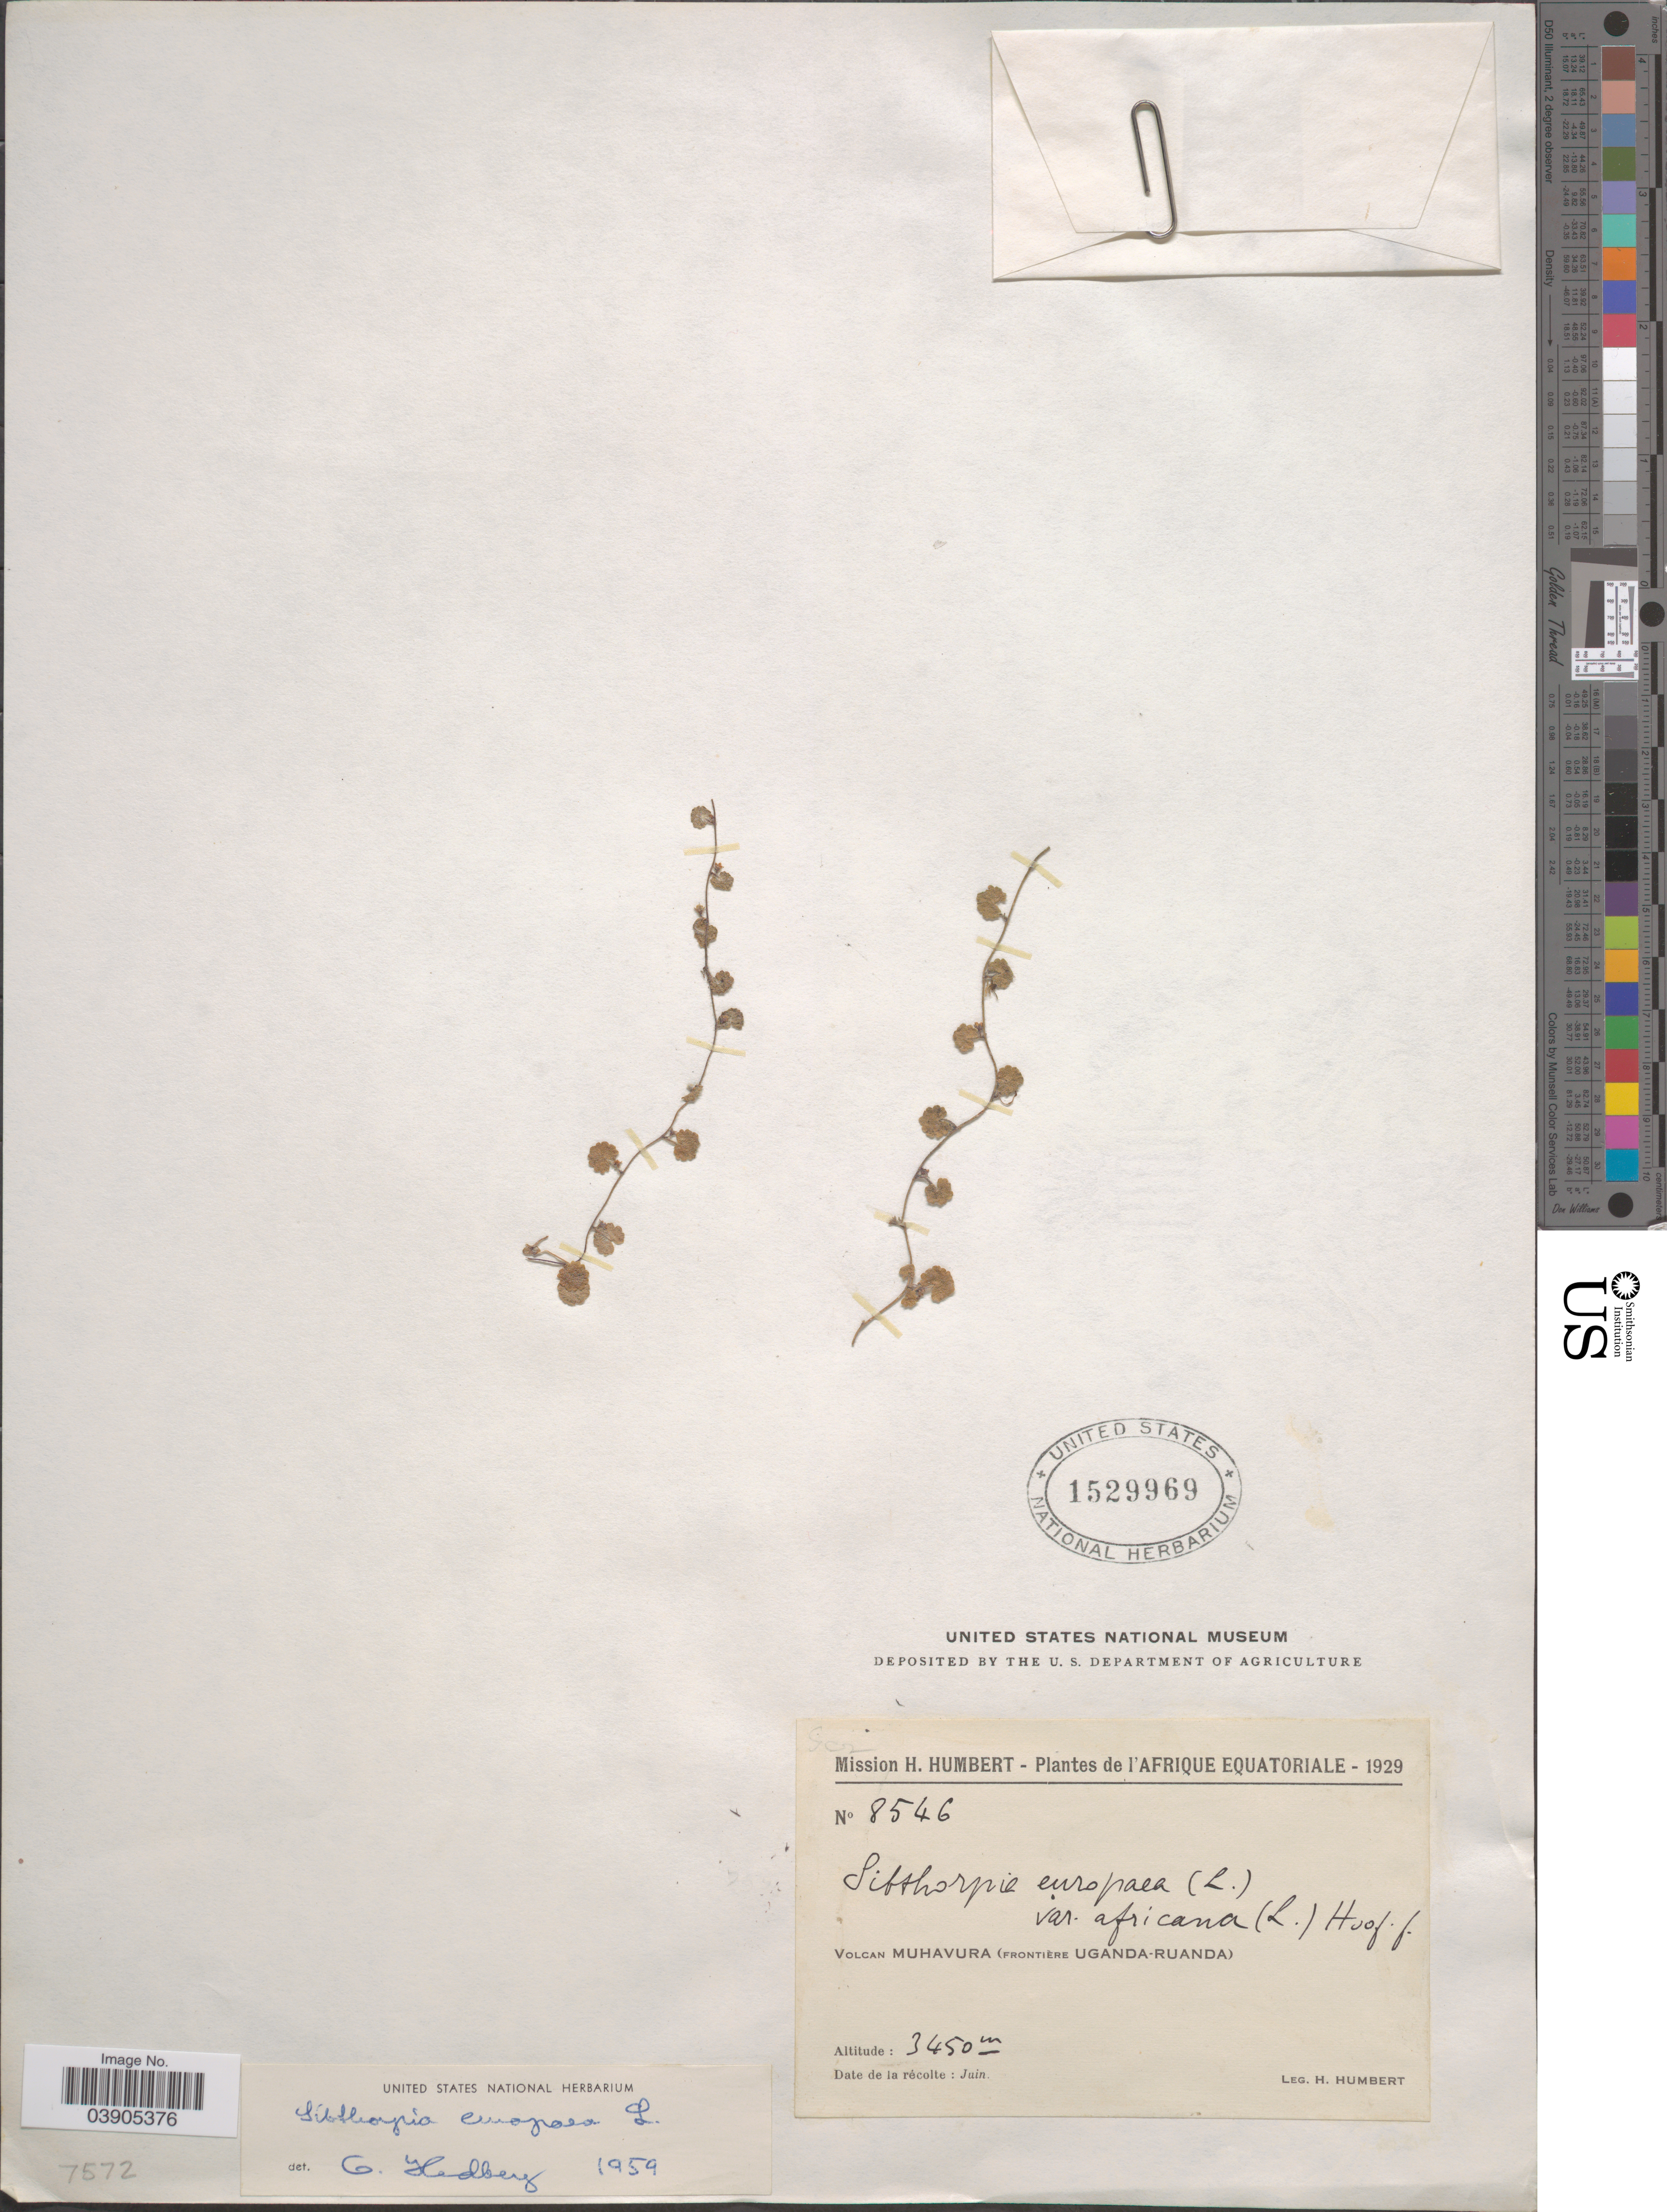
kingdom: Plantae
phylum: Tracheophyta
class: Magnoliopsida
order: Lamiales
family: Plantaginaceae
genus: Sibthorpia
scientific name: Sibthorpia europaea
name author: L.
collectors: H. Humbert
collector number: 8546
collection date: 1929-06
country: Uganda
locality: L'Afrique Equatoriale. Volcan Muhavura (frontière Uganda-Ruanda).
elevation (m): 3450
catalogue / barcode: US 1529969